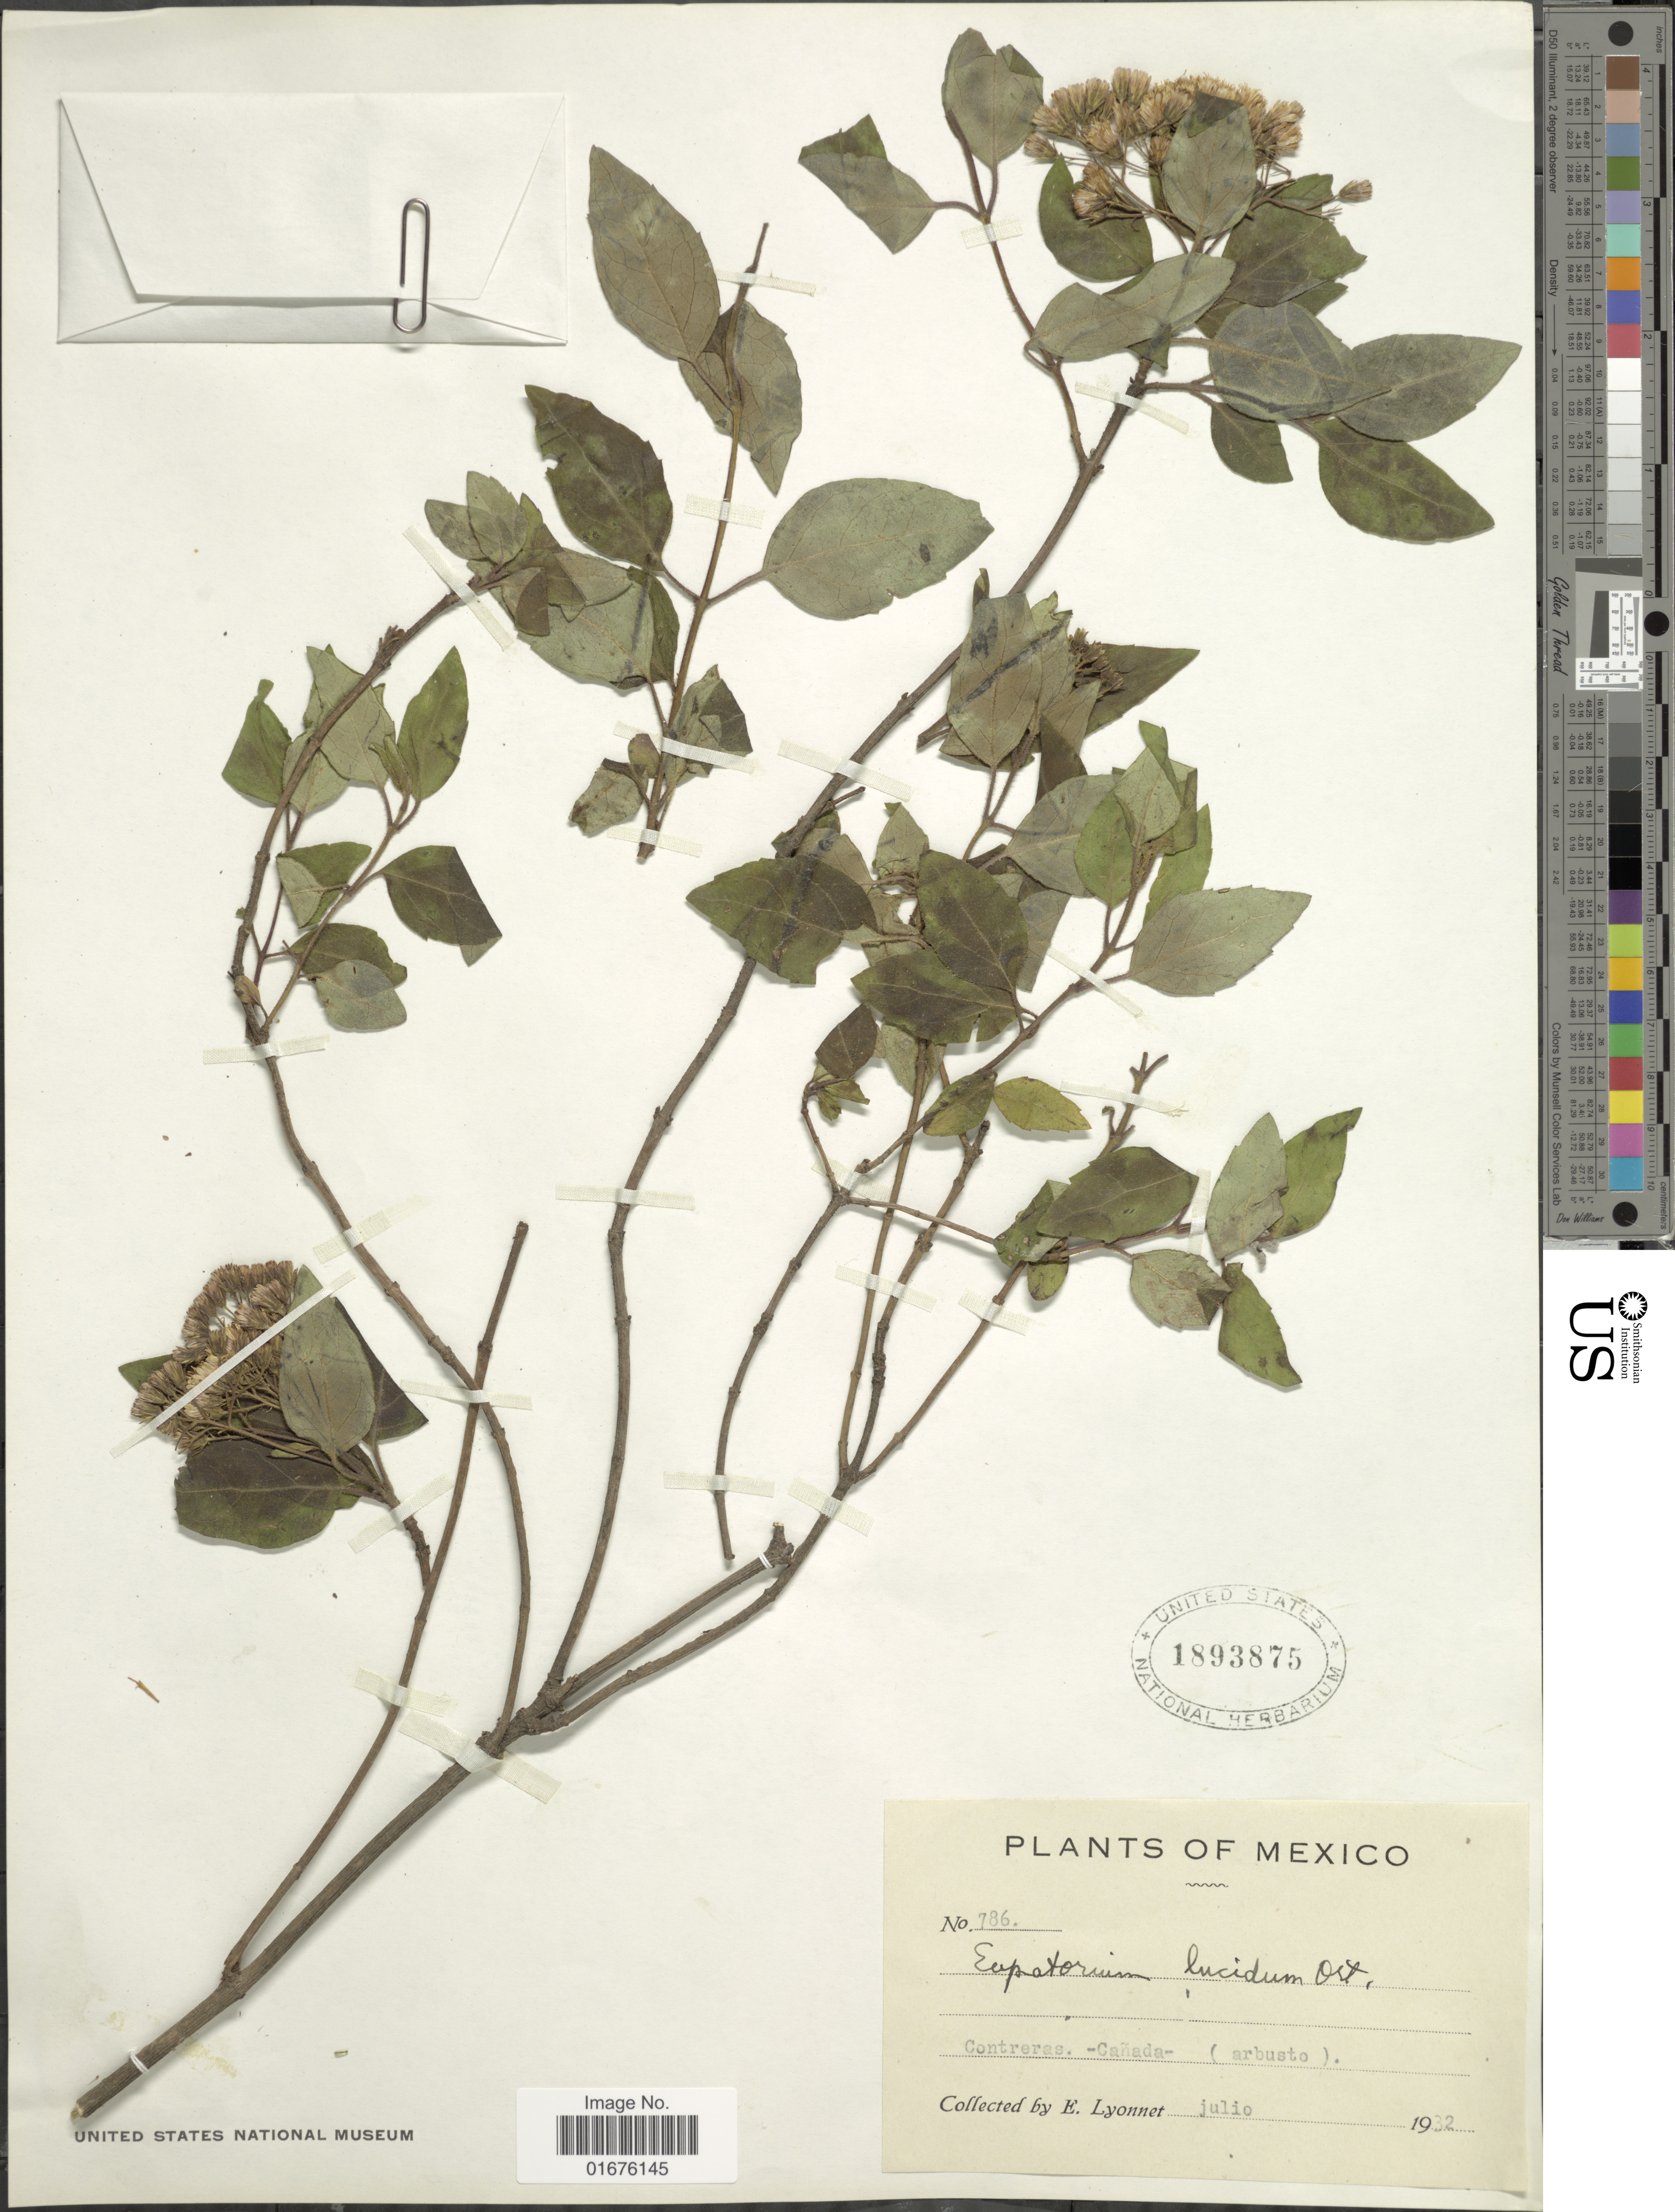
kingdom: Plantae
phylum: Tracheophyta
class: Magnoliopsida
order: Asterales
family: Asteraceae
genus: Ageratina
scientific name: Ageratina lucida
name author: (Ortega) R.M. King & H. Rob.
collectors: E. Lyonnet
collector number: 786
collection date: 1932-07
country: Mexico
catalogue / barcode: US 1893875